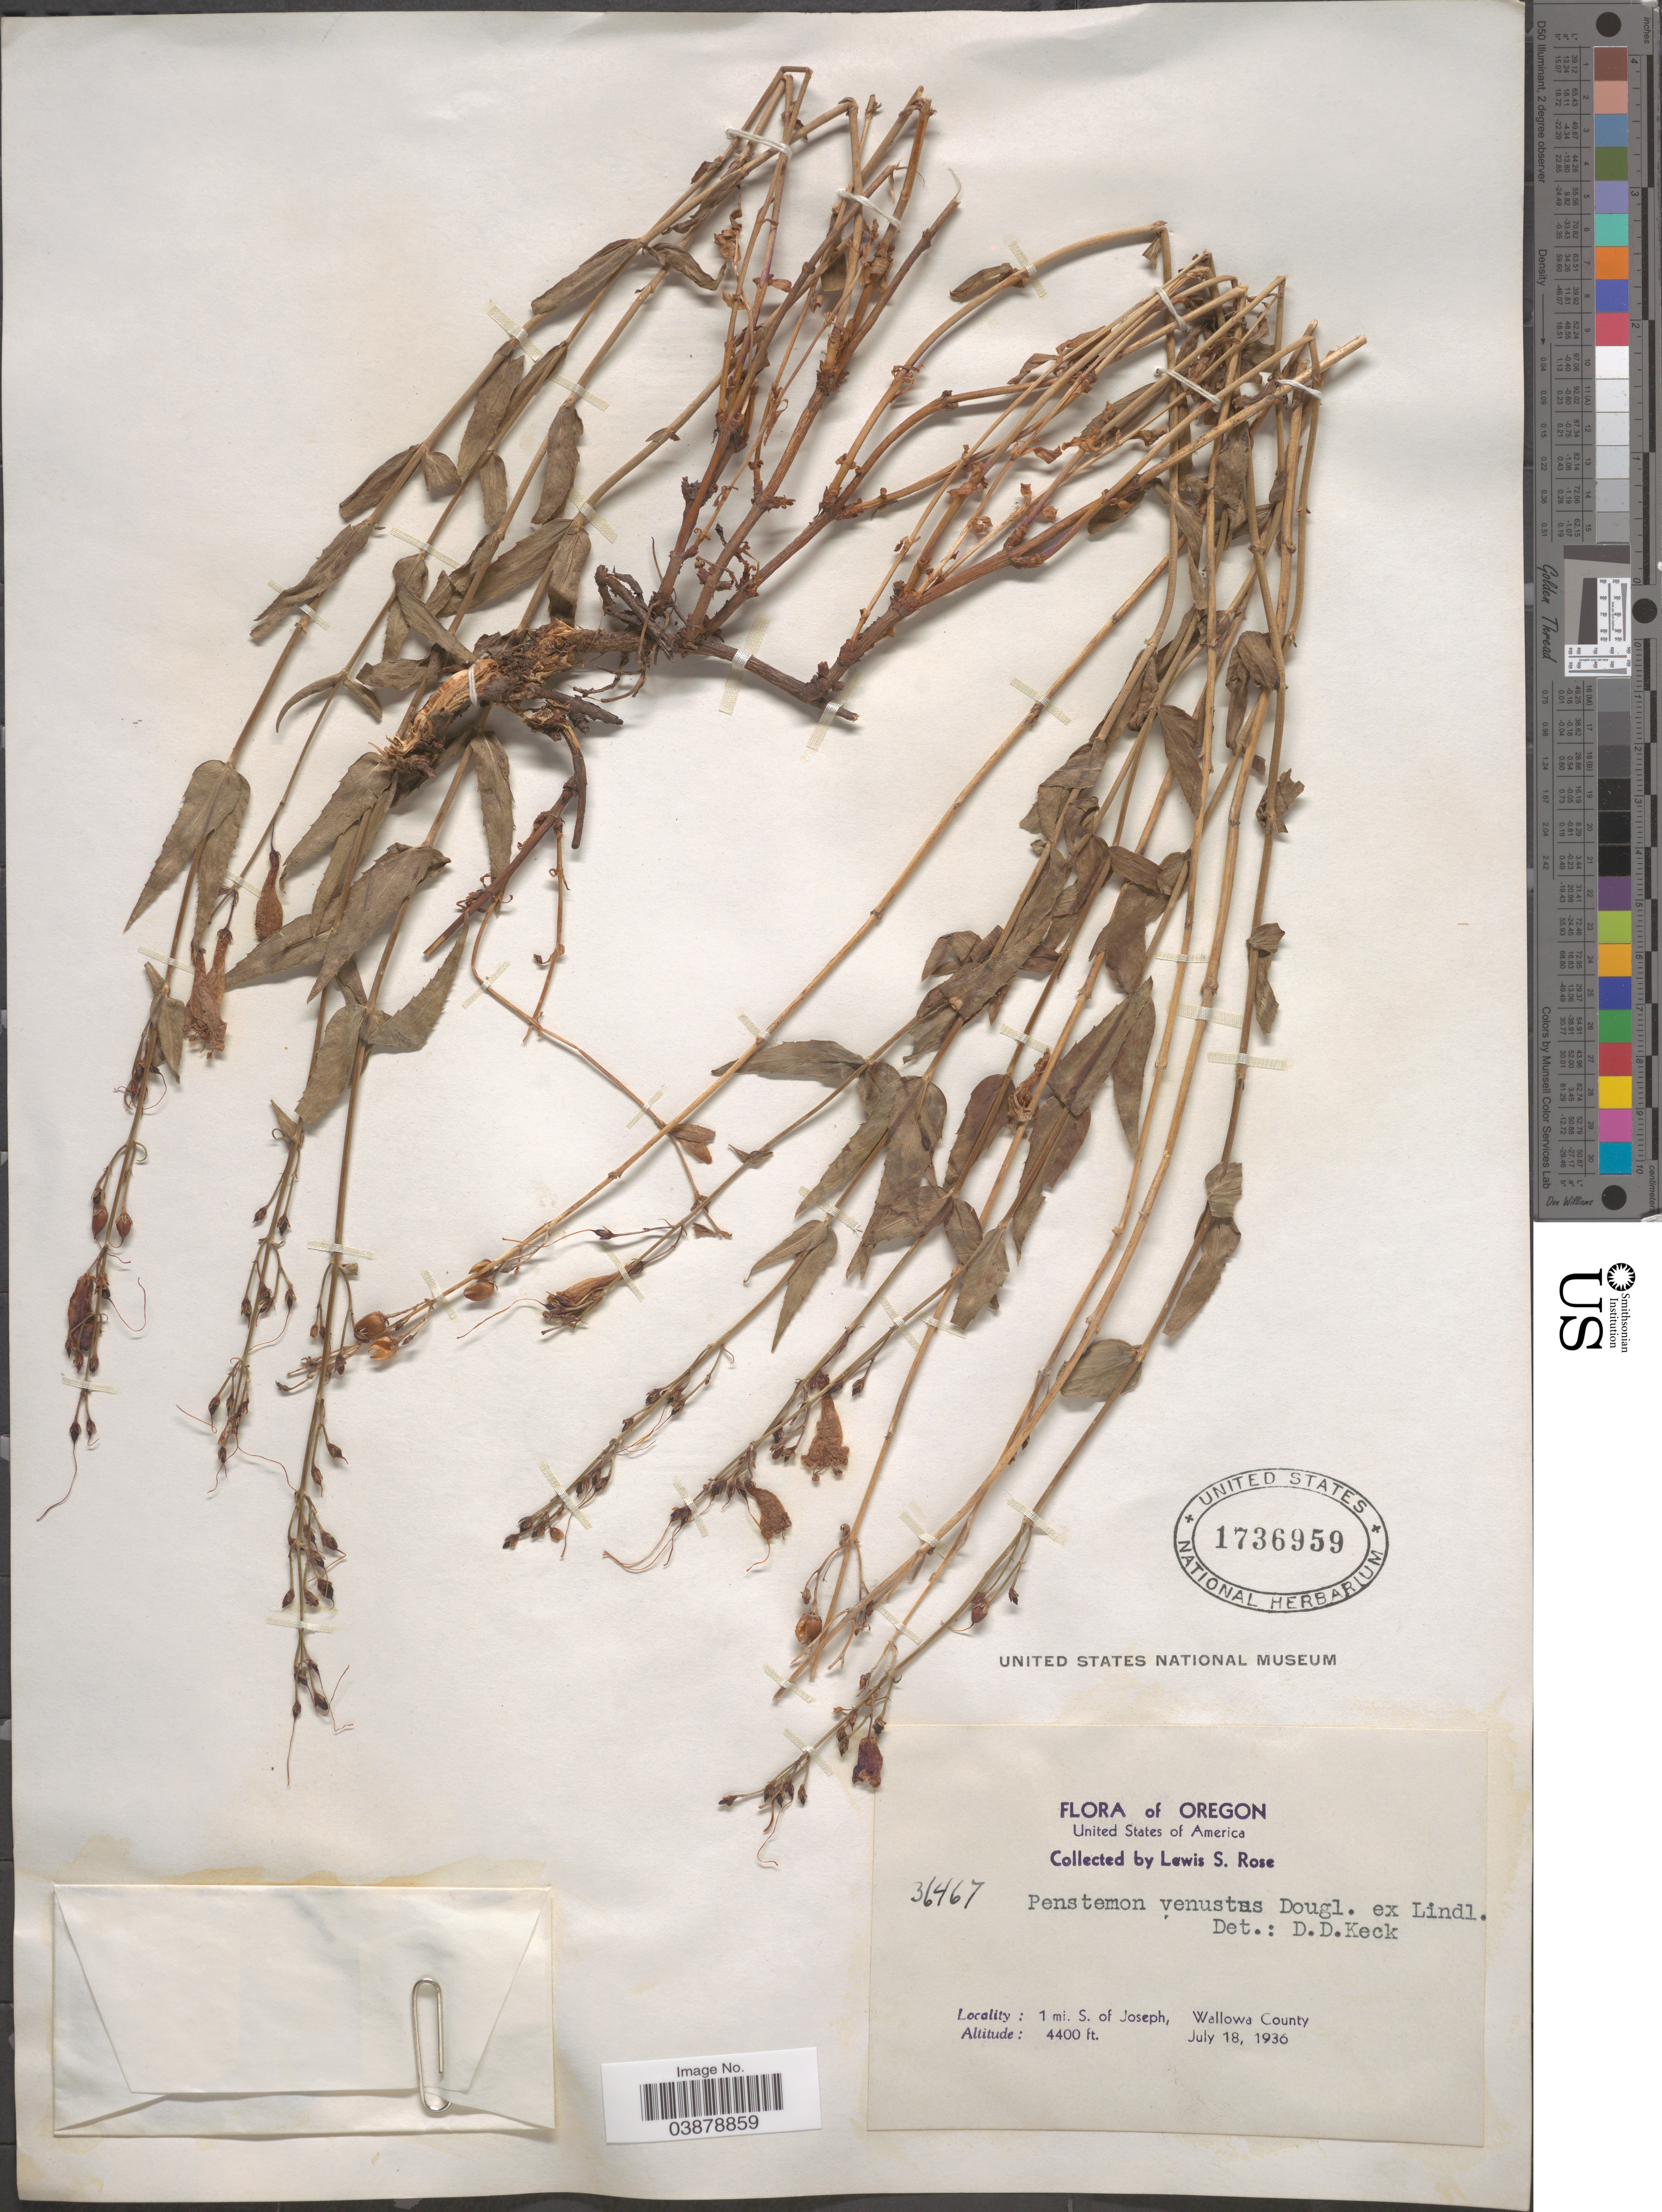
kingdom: Plantae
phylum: Tracheophyta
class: Magnoliopsida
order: Lamiales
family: Plantaginaceae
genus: Penstemon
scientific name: Penstemon venustus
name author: Douglas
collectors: L. S. Rose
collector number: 36467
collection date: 1936-07-18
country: United States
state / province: Oregon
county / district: Wallowa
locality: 1 mi. S. of Joseph, Wallowa County.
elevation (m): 1341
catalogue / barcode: US 1736959